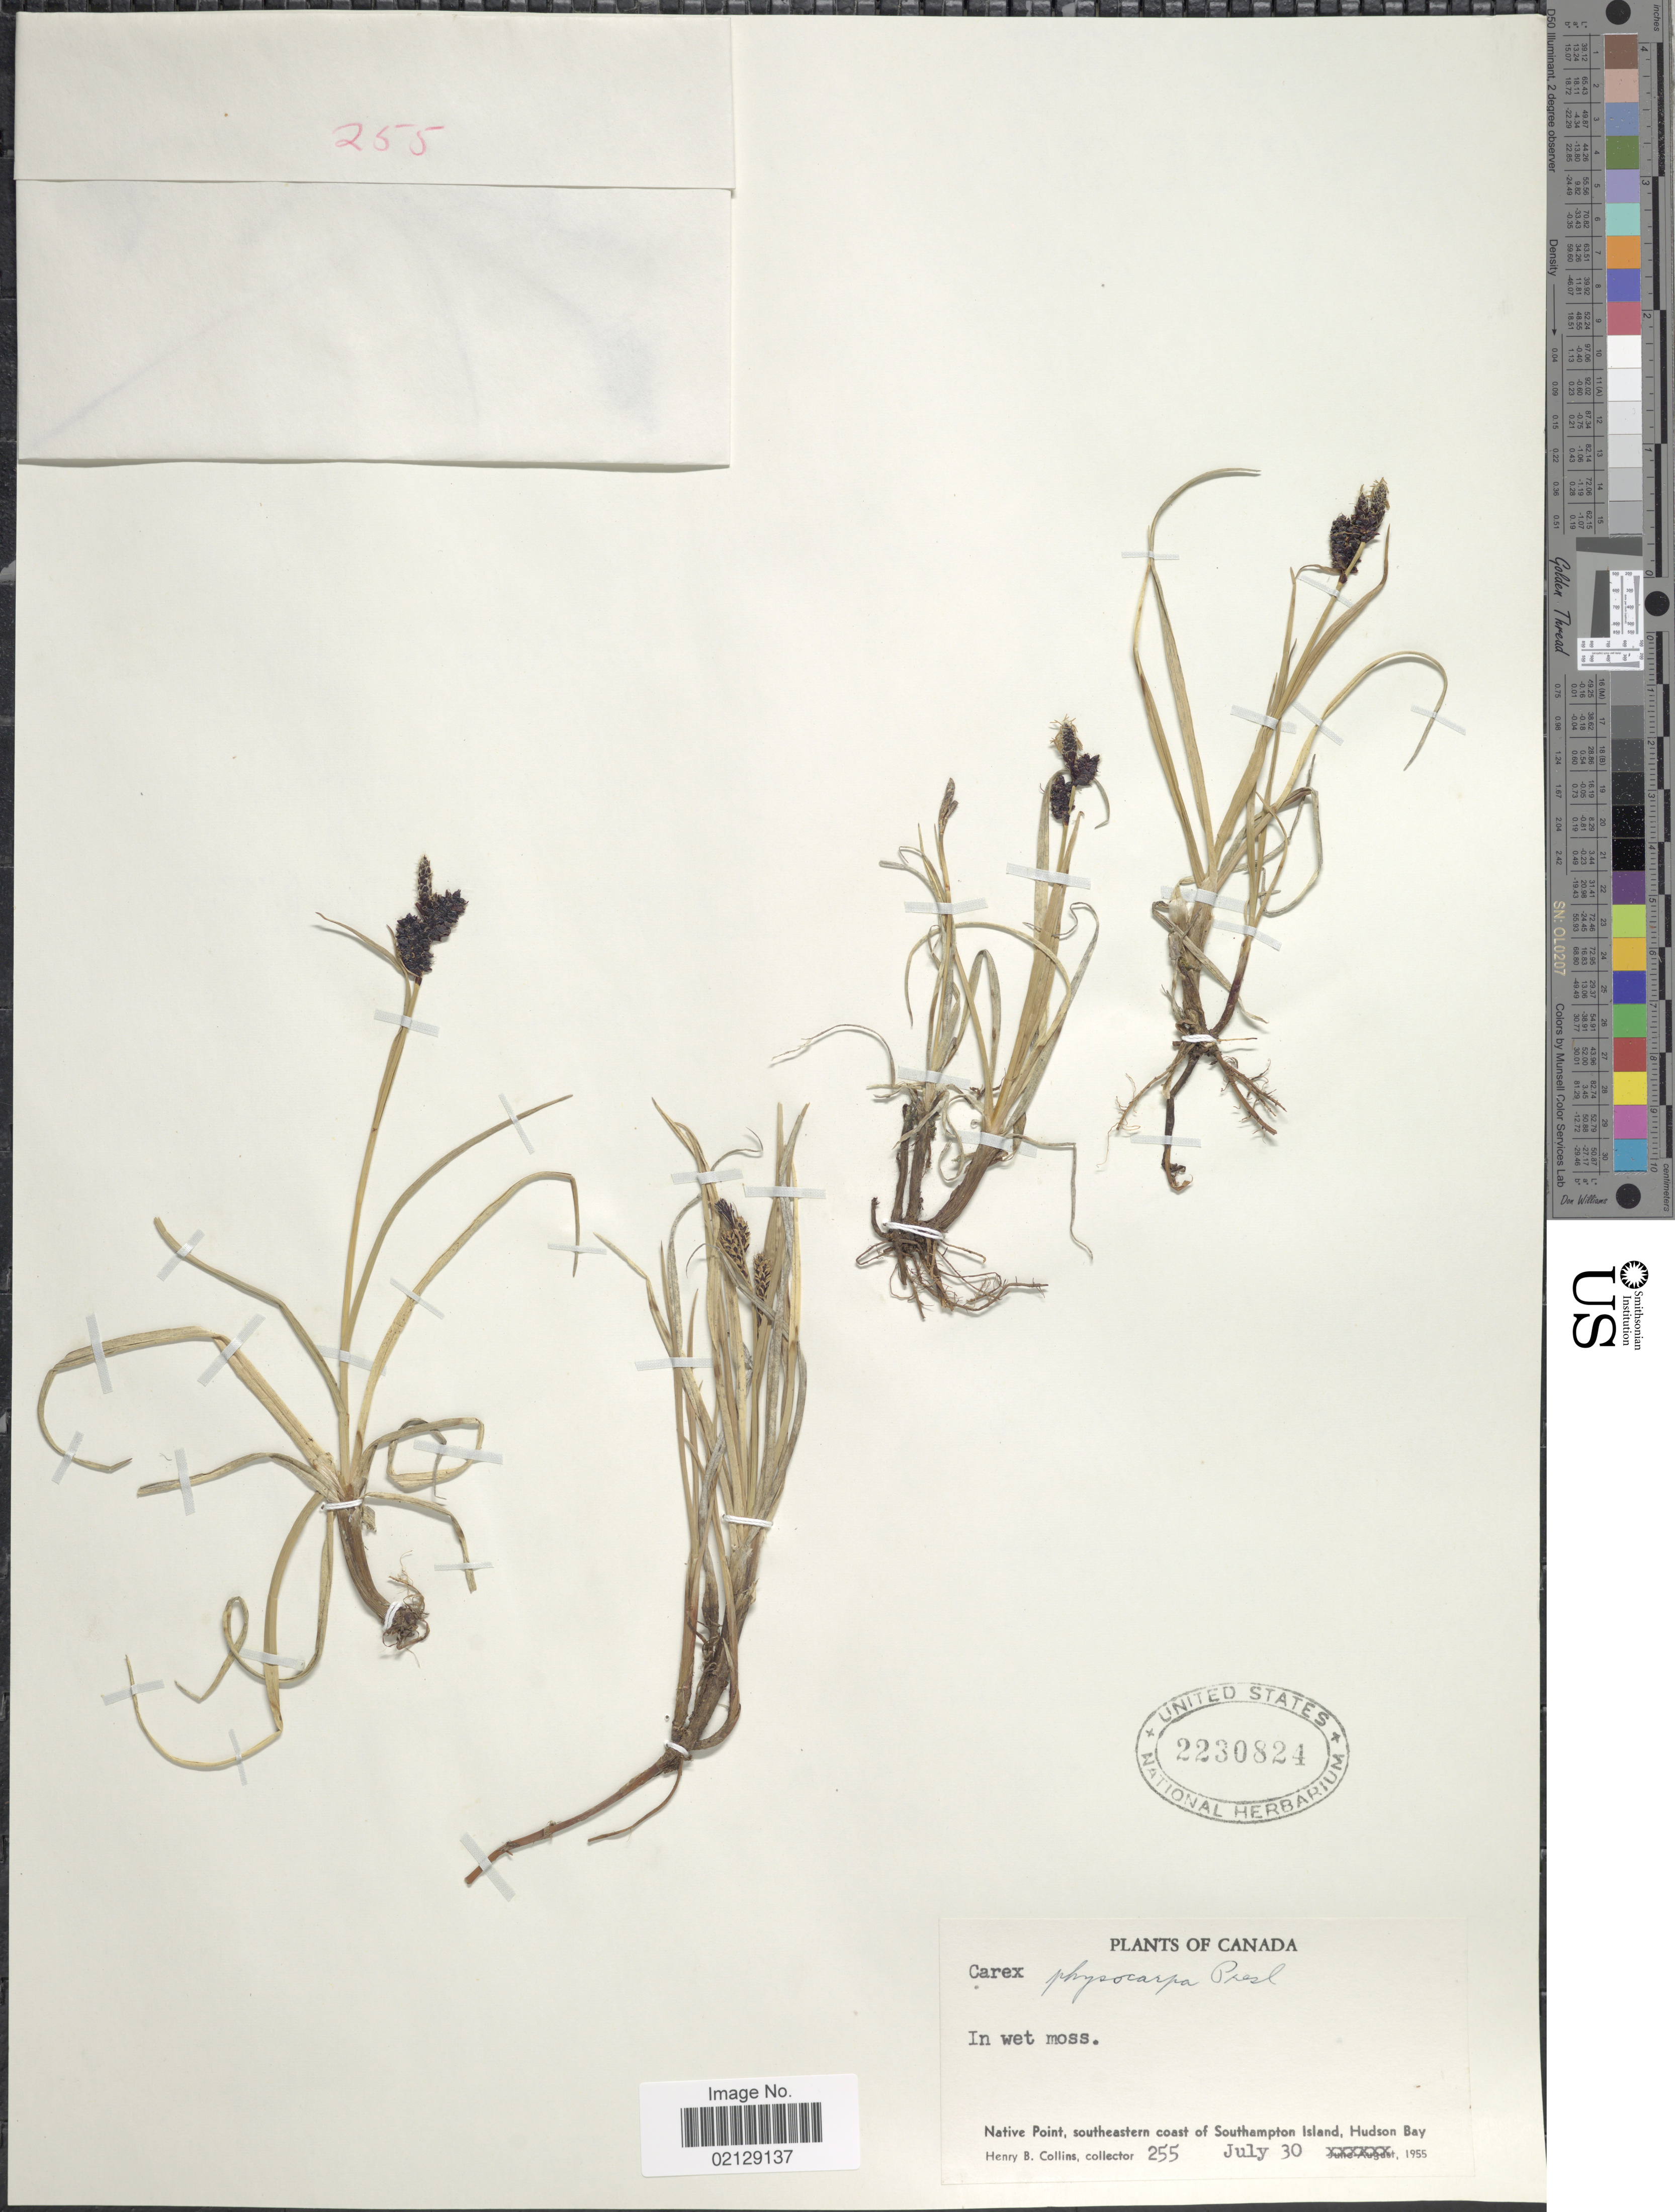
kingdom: Plantae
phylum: Tracheophyta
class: Liliopsida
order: Poales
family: Cyperaceae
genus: Carex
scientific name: Carex saxatilis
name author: L.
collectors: H. Collins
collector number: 255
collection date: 1955-07-30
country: Canada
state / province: Nunavut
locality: Native Point, southeastern coast of Southampton Island, Hudson Bay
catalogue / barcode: US 2230824